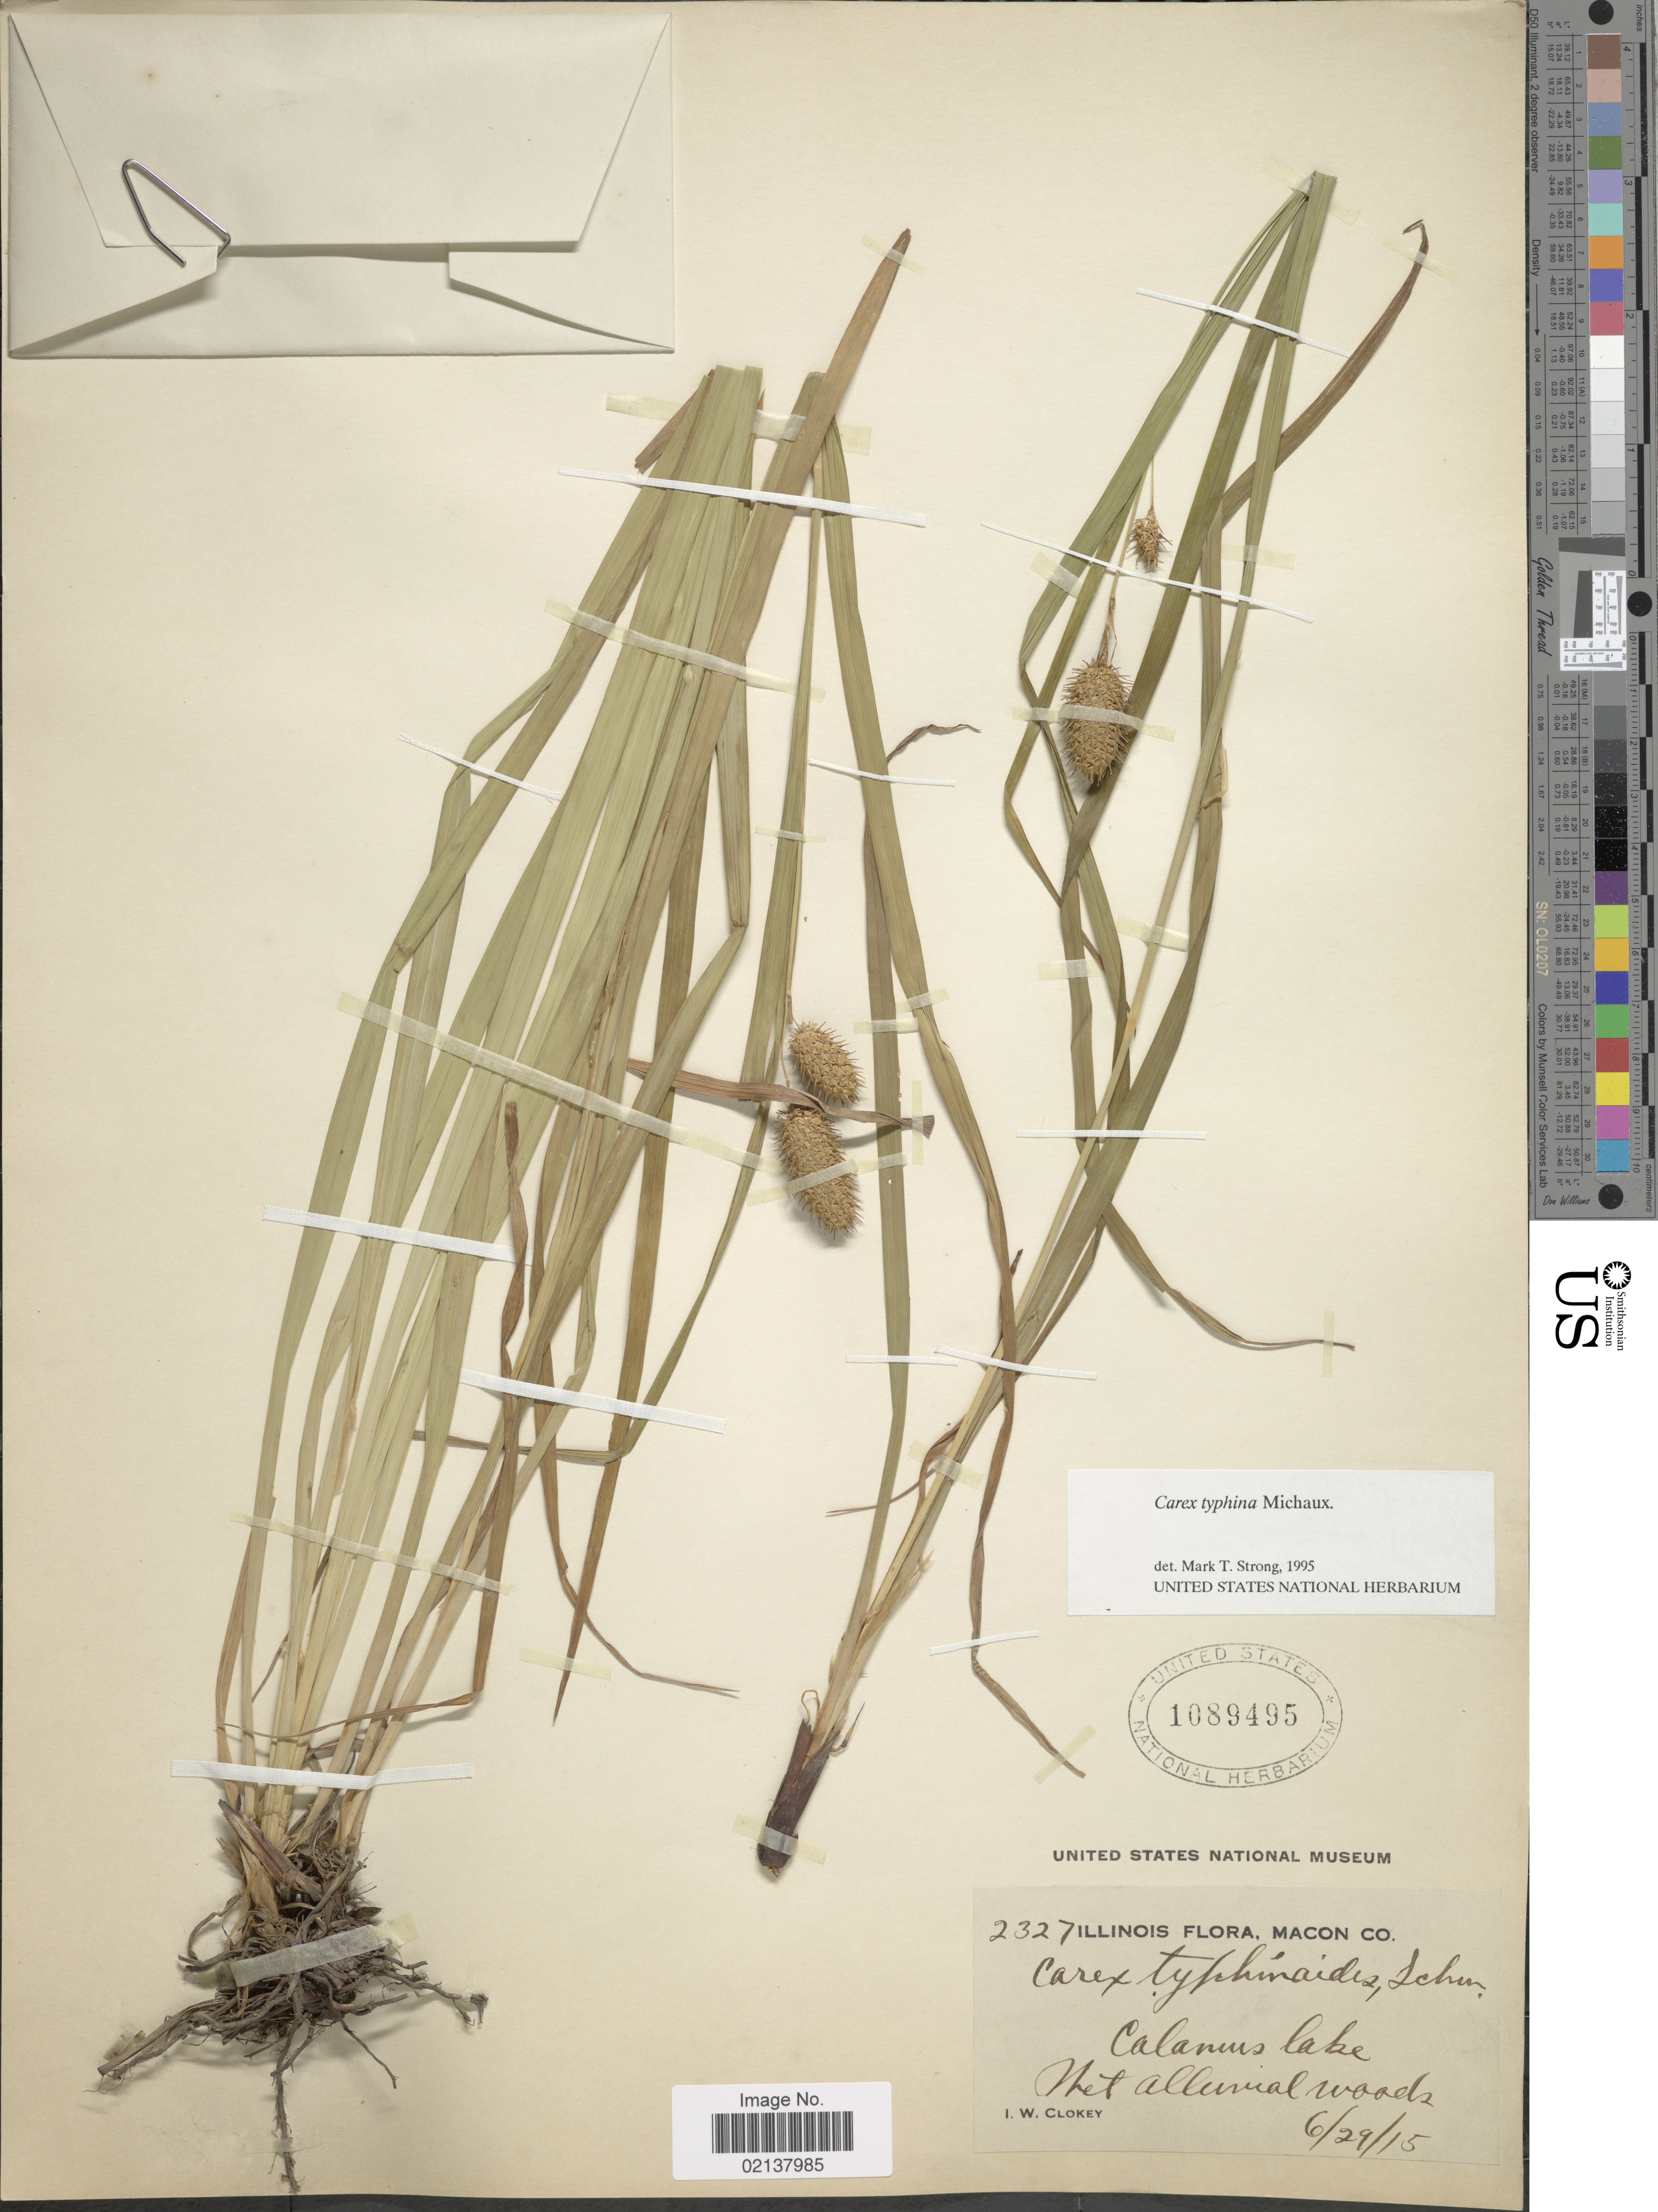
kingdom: Plantae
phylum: Tracheophyta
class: Liliopsida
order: Poales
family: Cyperaceae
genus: Carex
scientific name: Carex typhina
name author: Michx.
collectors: I. W. Clokey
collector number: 2327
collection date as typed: Transcribed d/m/y: 29/6/15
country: United States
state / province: Illinois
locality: Calamus lake, Wet alluvial woods. Macon Co.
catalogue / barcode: US 1089495